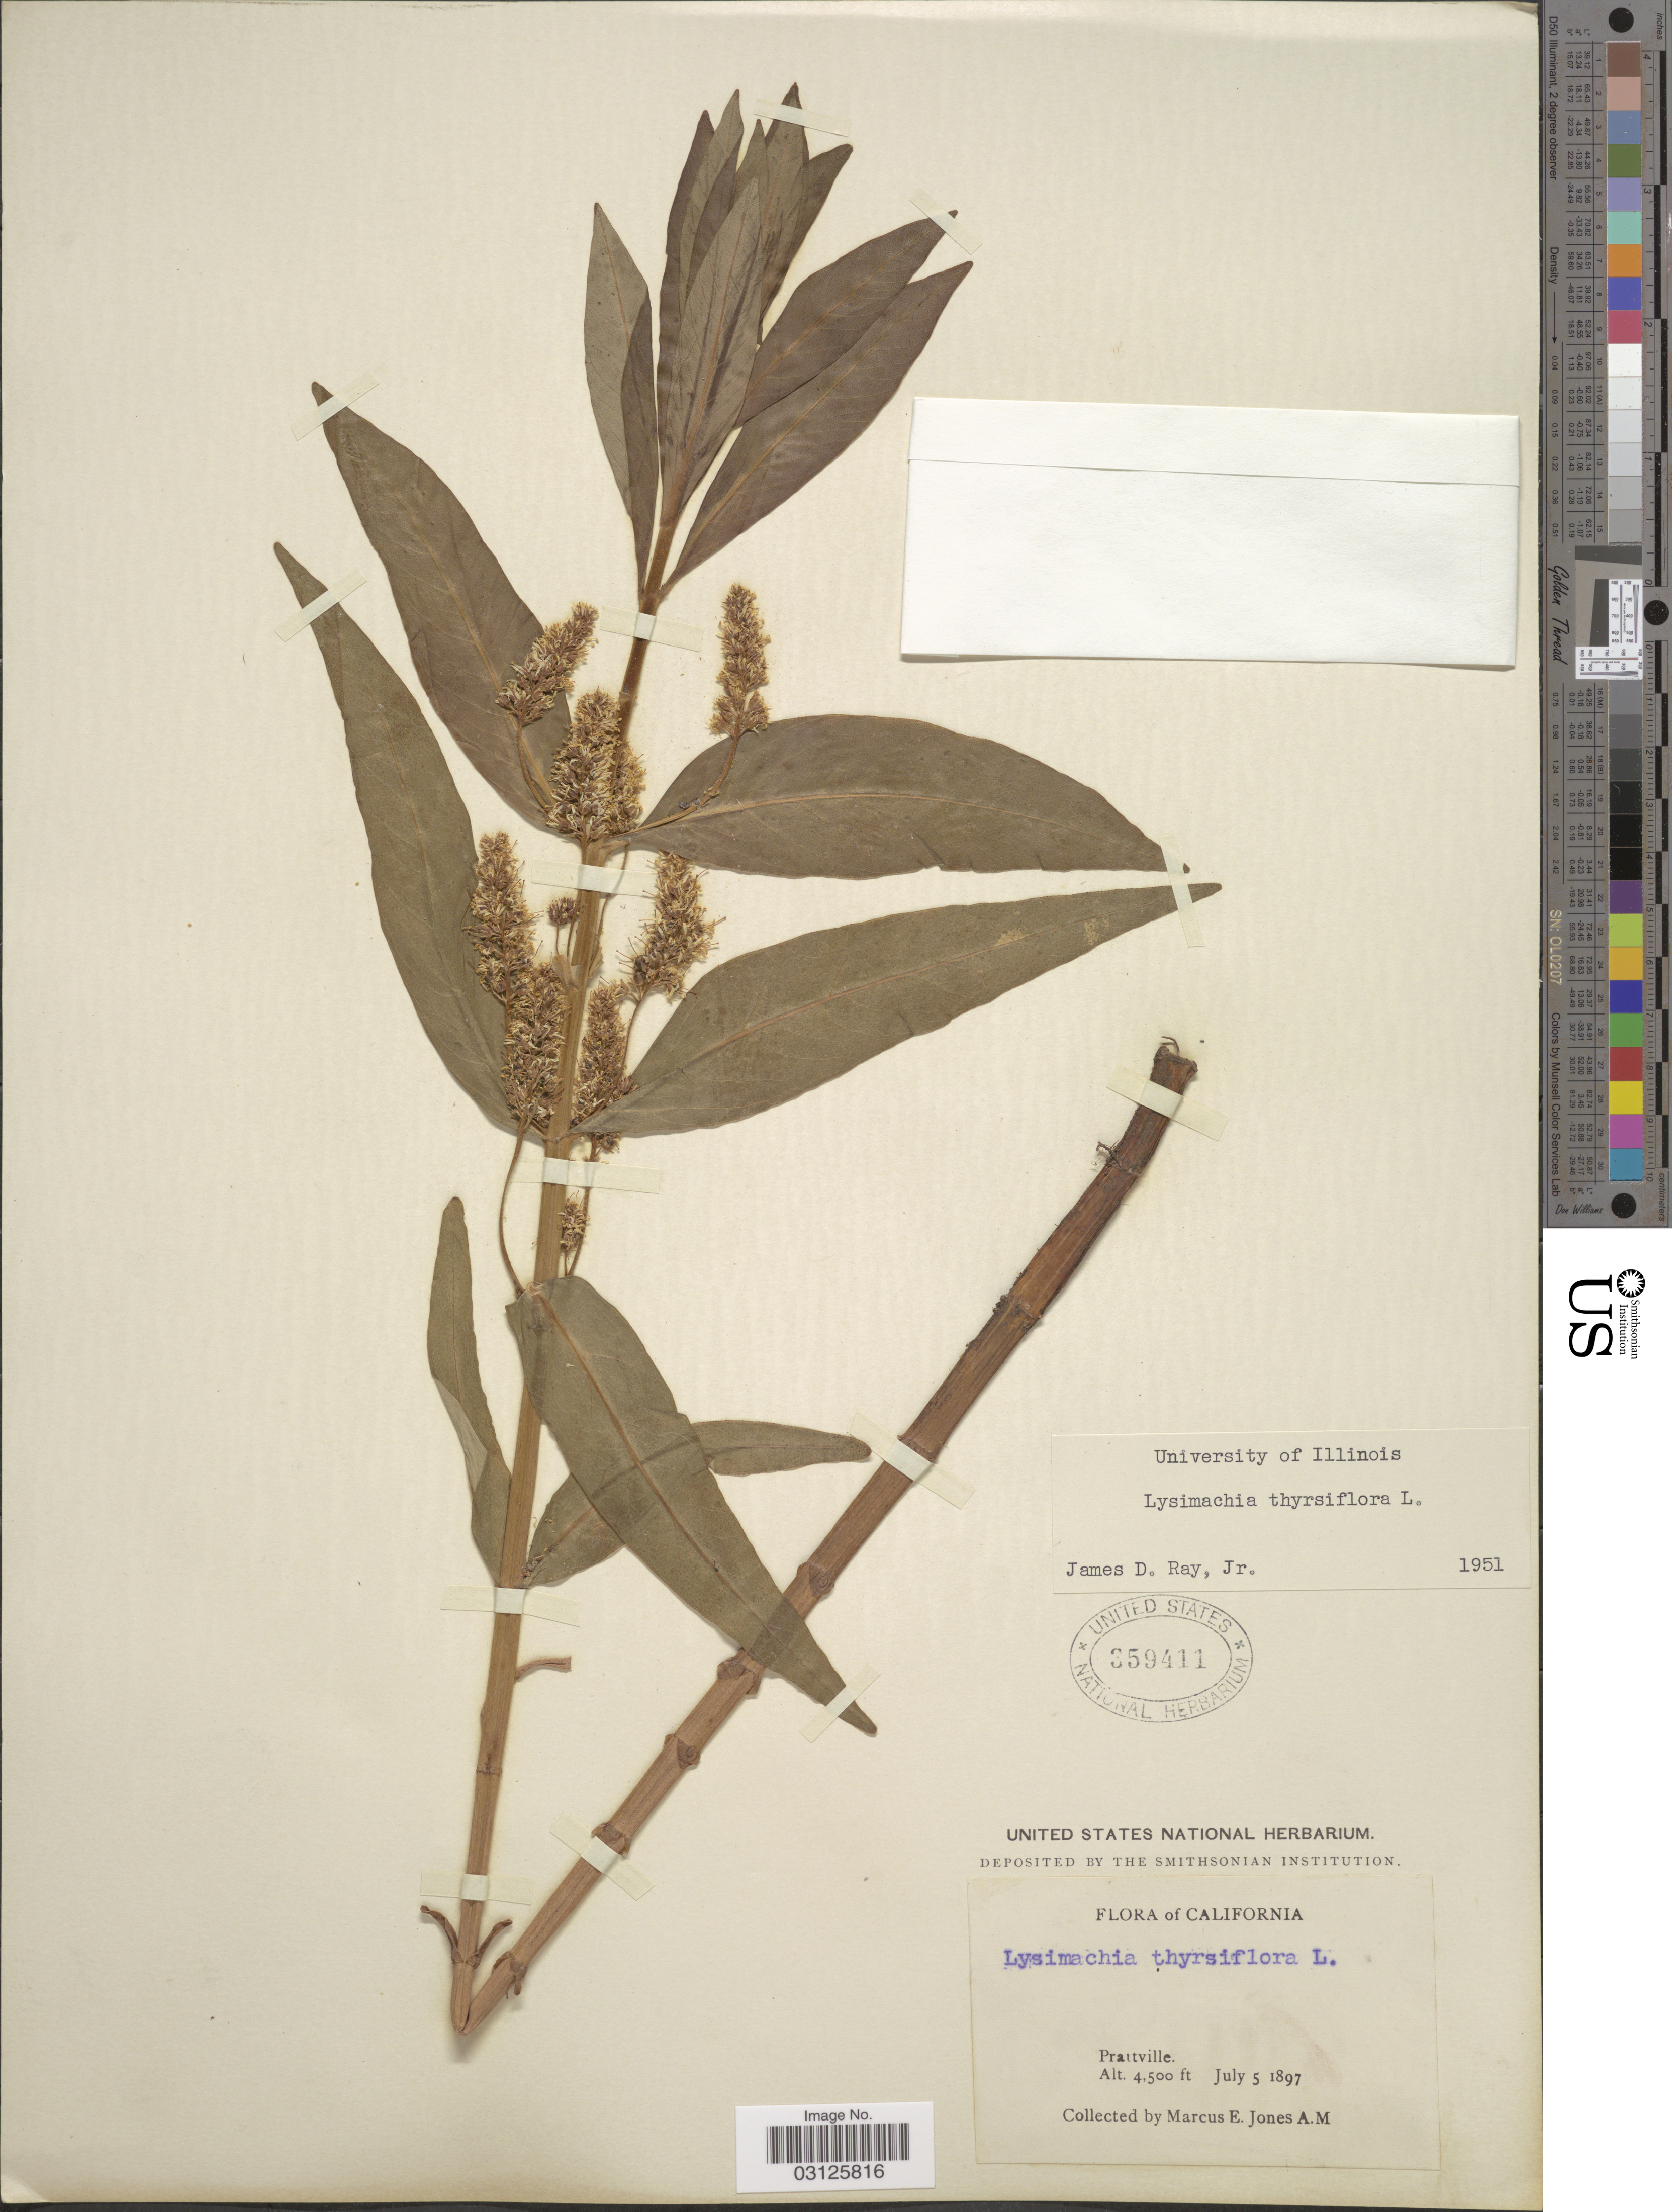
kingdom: Plantae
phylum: Tracheophyta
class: Magnoliopsida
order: Ericales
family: Primulaceae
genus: Lysimachia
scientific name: Lysimachia thyrsiflora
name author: L.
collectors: M. E. Jones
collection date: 1897-07-05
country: United States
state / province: California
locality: Prattville.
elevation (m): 1372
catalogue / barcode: US 359411